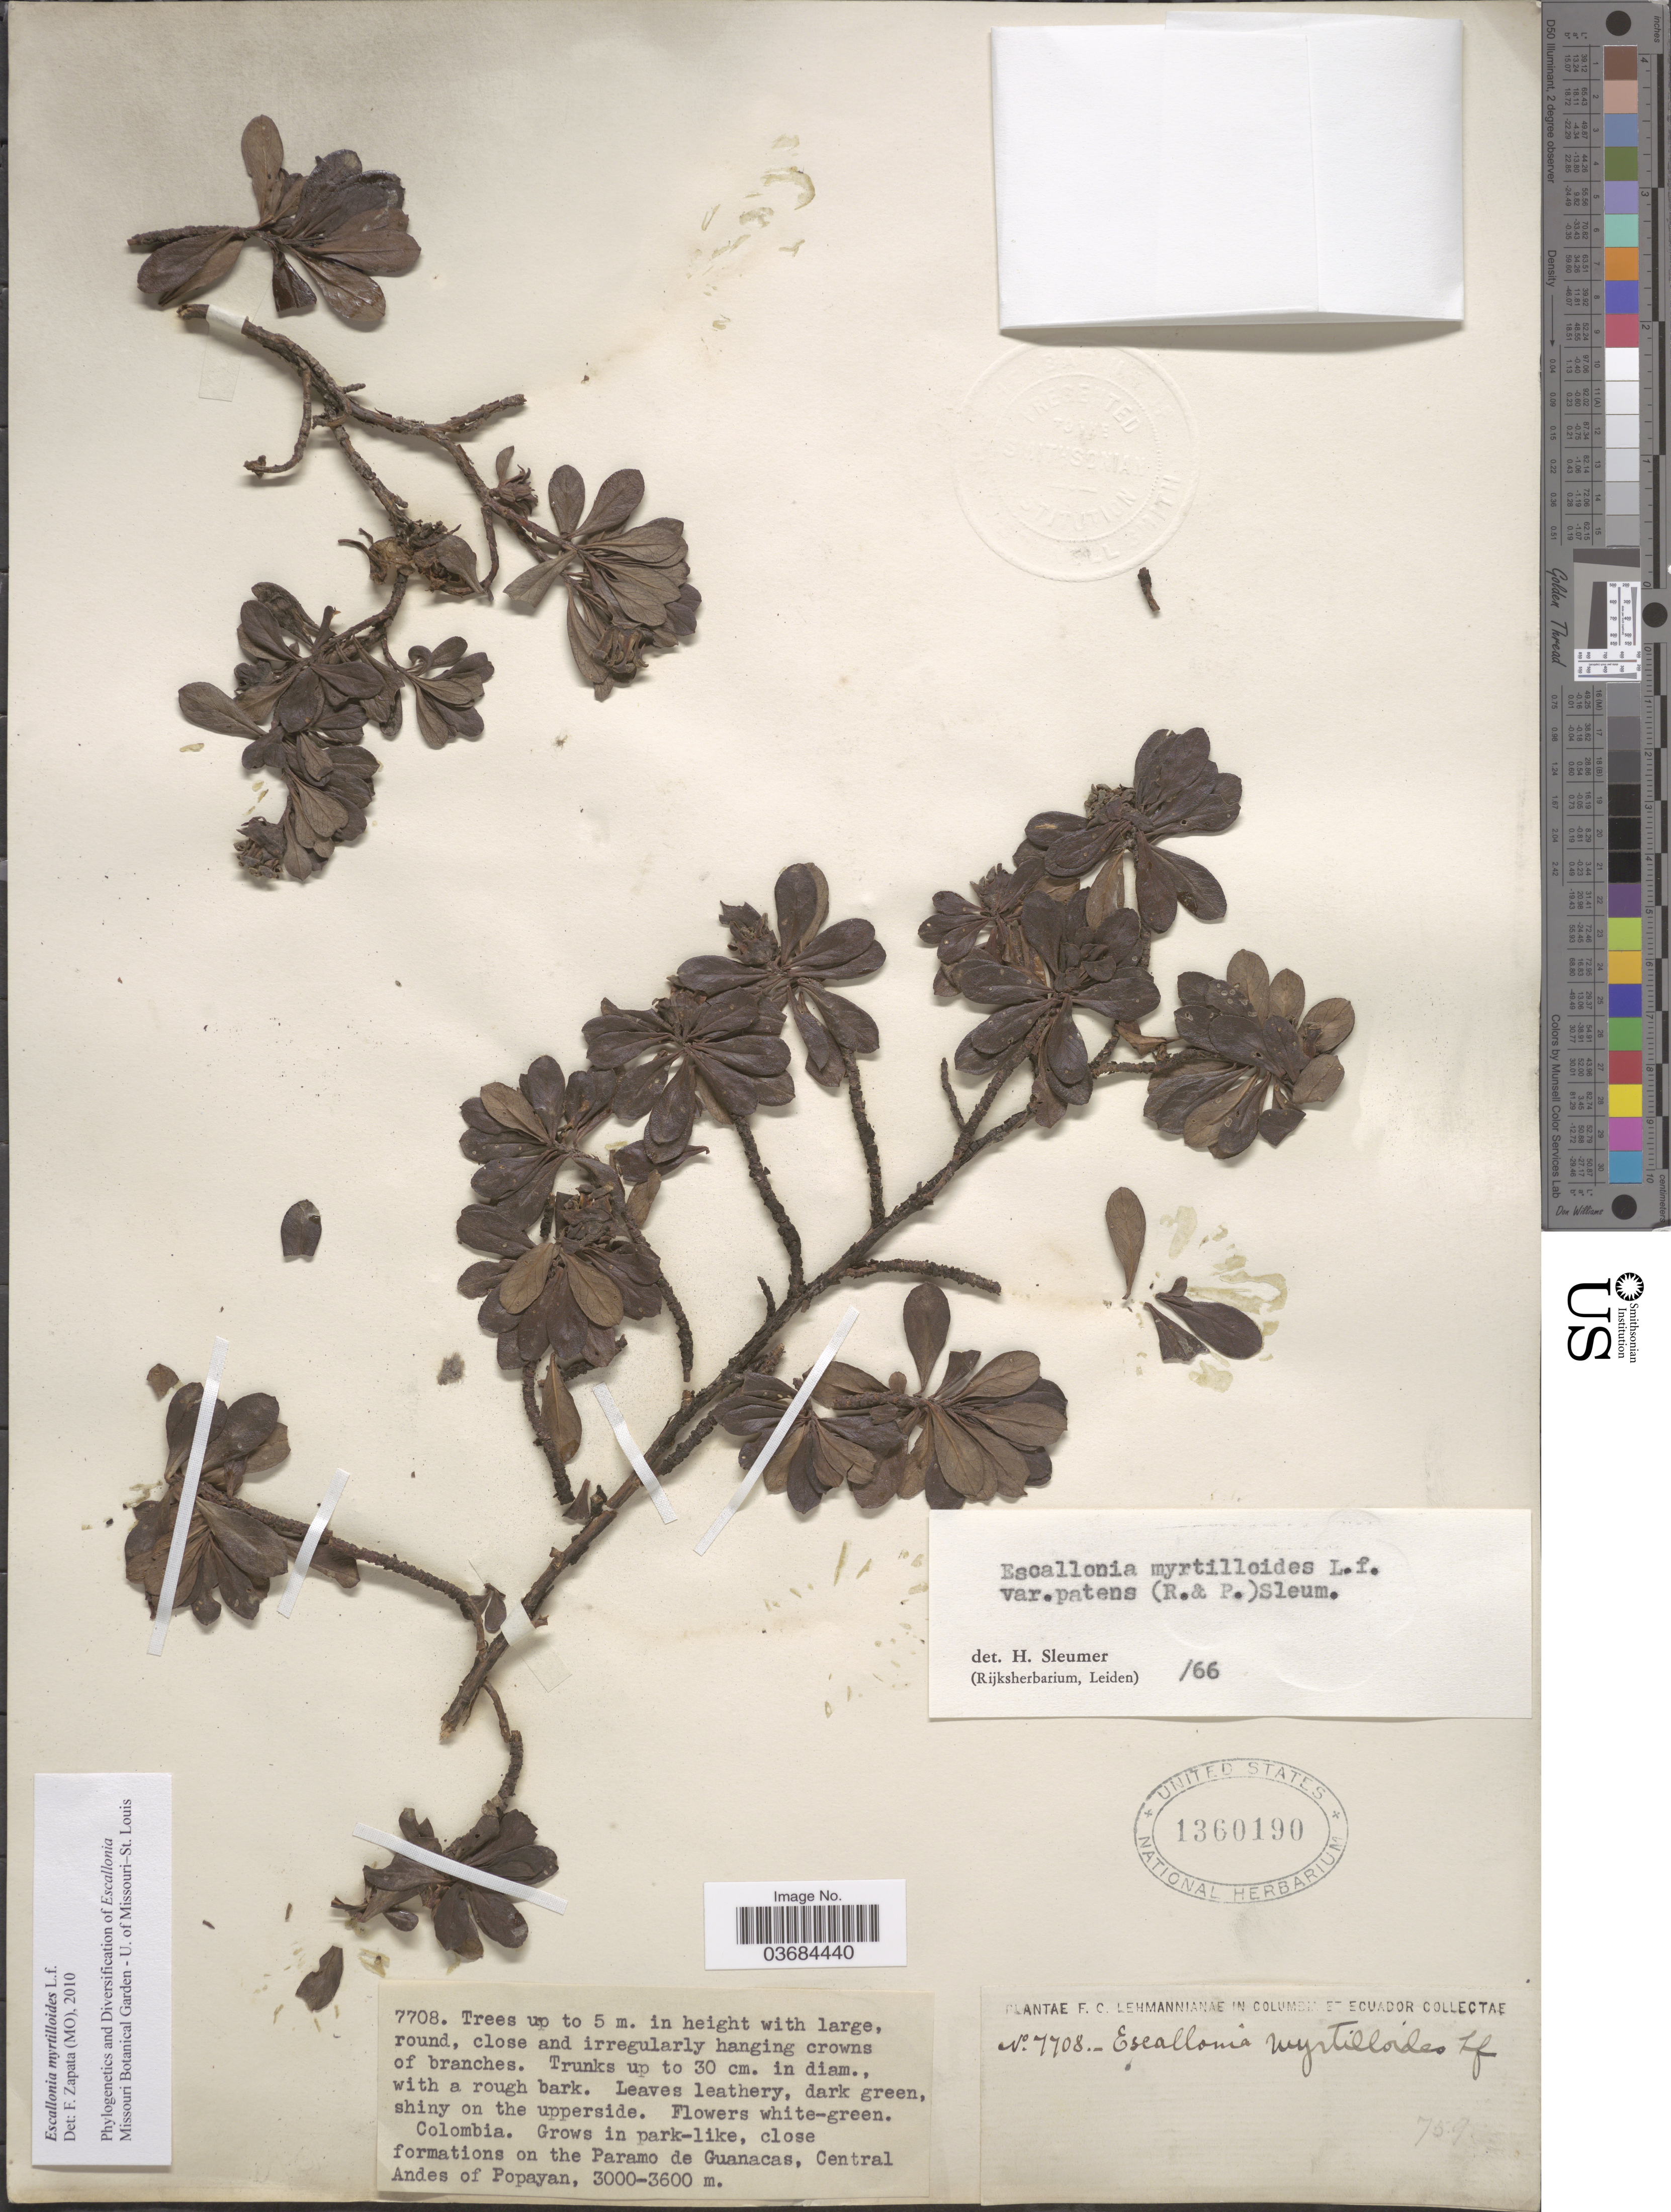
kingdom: Plantae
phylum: Tracheophyta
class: Magnoliopsida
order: Escalloniales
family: Escalloniaceae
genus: Escallonia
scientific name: Escallonia myrtilloides var. myrtilloides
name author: L. f.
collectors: F. C. Lehmann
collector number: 7708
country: Colombia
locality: In park-like, close formations on the Paramo de Guanacas, Central Andes of Popayan.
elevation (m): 300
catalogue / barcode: US 1360190